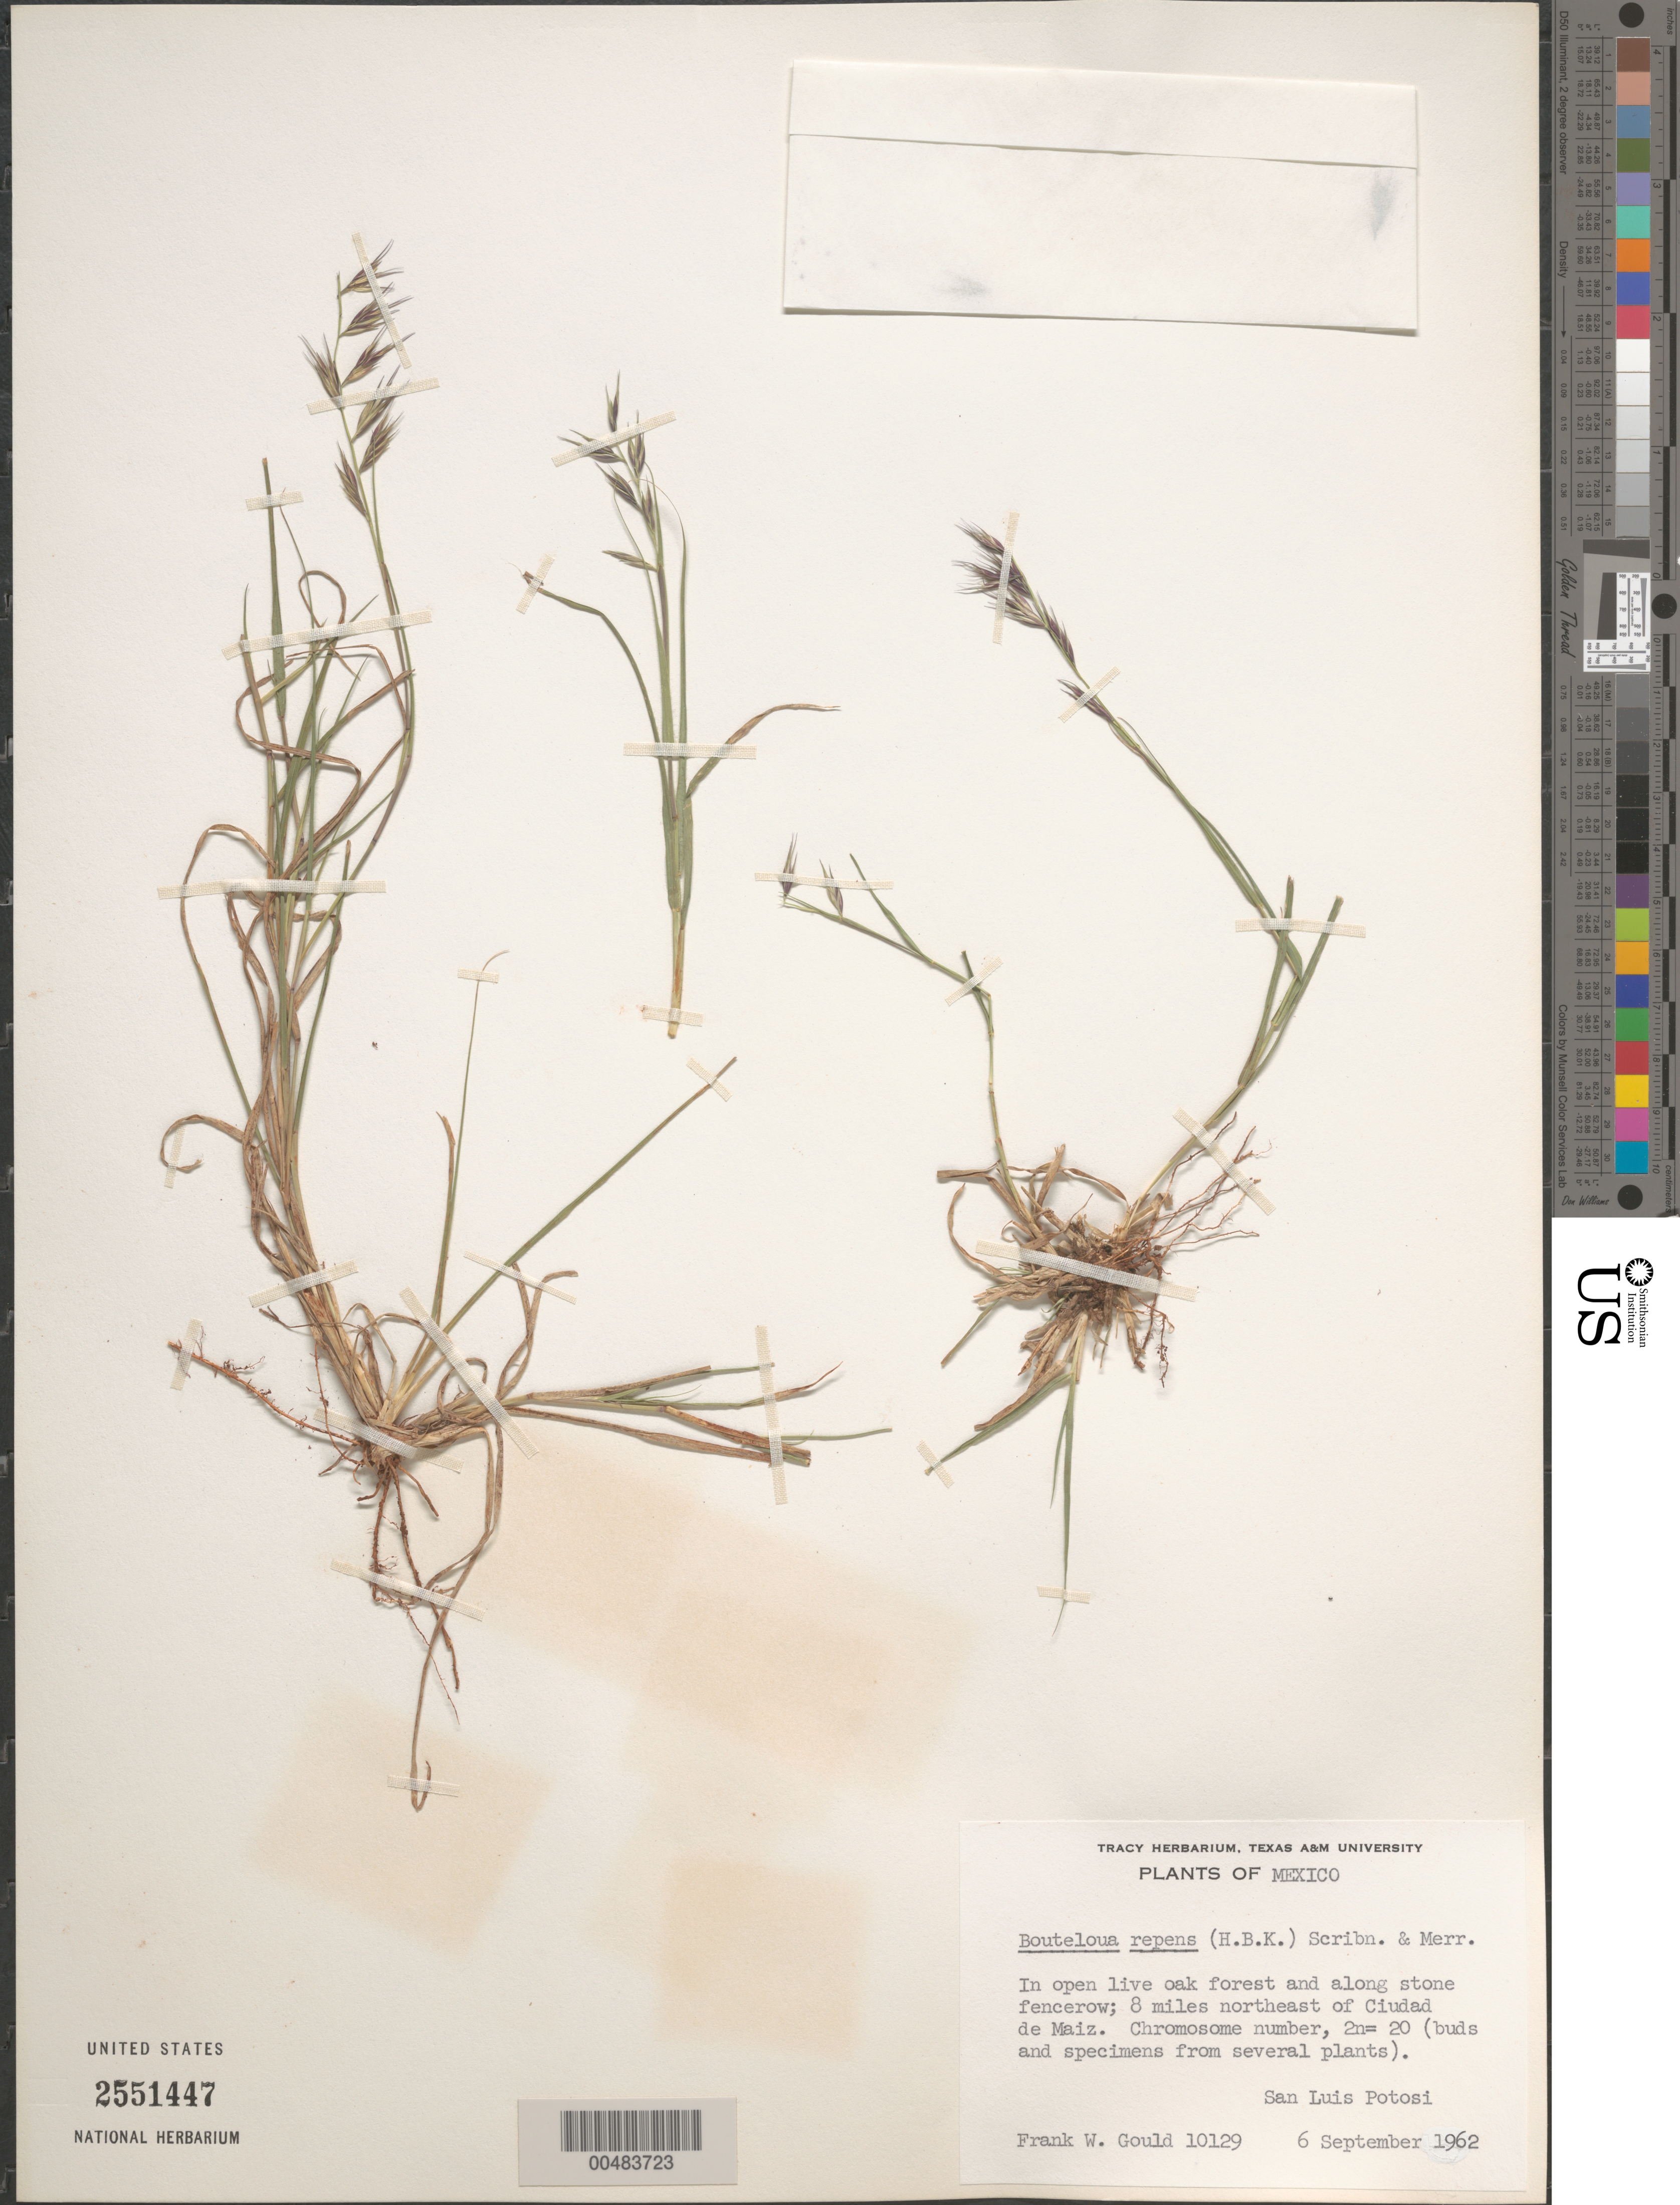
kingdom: Plantae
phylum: Tracheophyta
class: Liliopsida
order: Poales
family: Poaceae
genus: Bouteloua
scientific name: Bouteloua repens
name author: (Kunth) Scribn. & Merr.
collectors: F. W. Gould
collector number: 10129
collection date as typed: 6 Sep 1962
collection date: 1962-09-06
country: Mexico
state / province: San Luis Potosi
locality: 8 mi NE of Ciudad de Maiz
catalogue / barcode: US 2551447